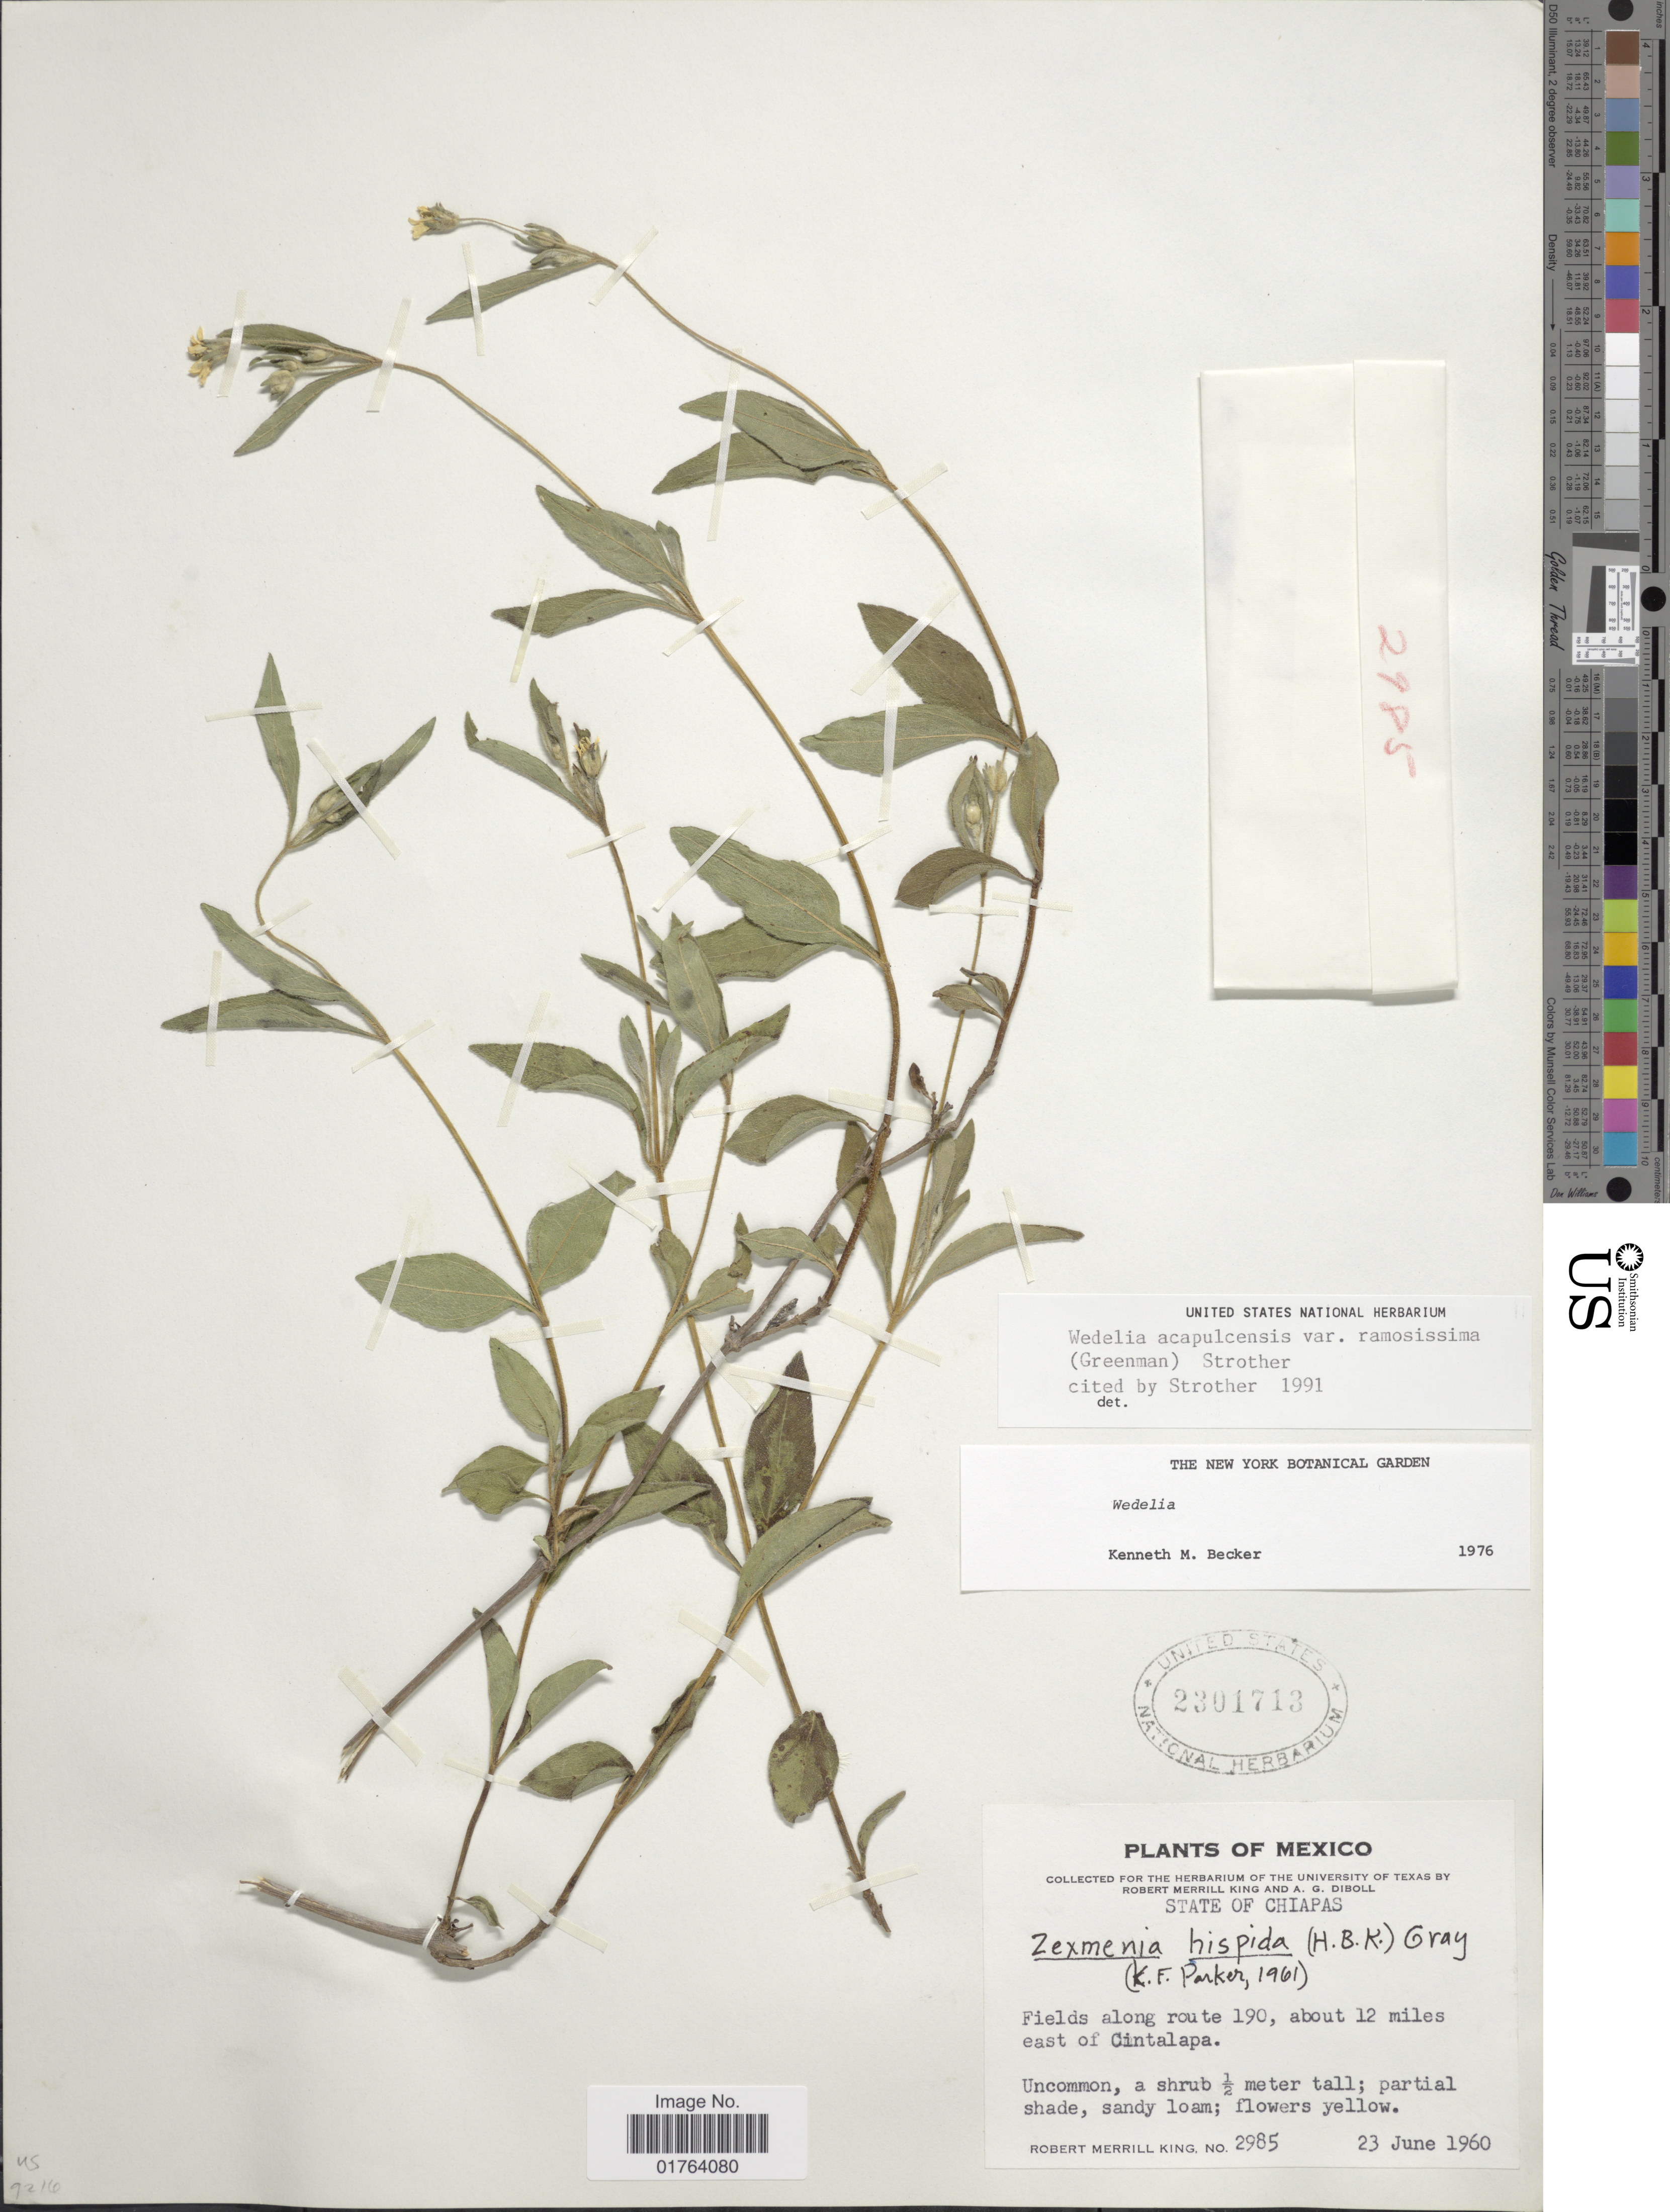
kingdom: Plantae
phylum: Tracheophyta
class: Magnoliopsida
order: Asterales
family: Asteraceae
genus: Wedelia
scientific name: Wedelia acapulcensis var. ramosissima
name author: (Greenm.) Strother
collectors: R. M. King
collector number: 2985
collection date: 1960-06-23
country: Mexico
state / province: Chiapas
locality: Fields along route 190, about 12 miles east of Cintalapa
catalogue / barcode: US 2301713